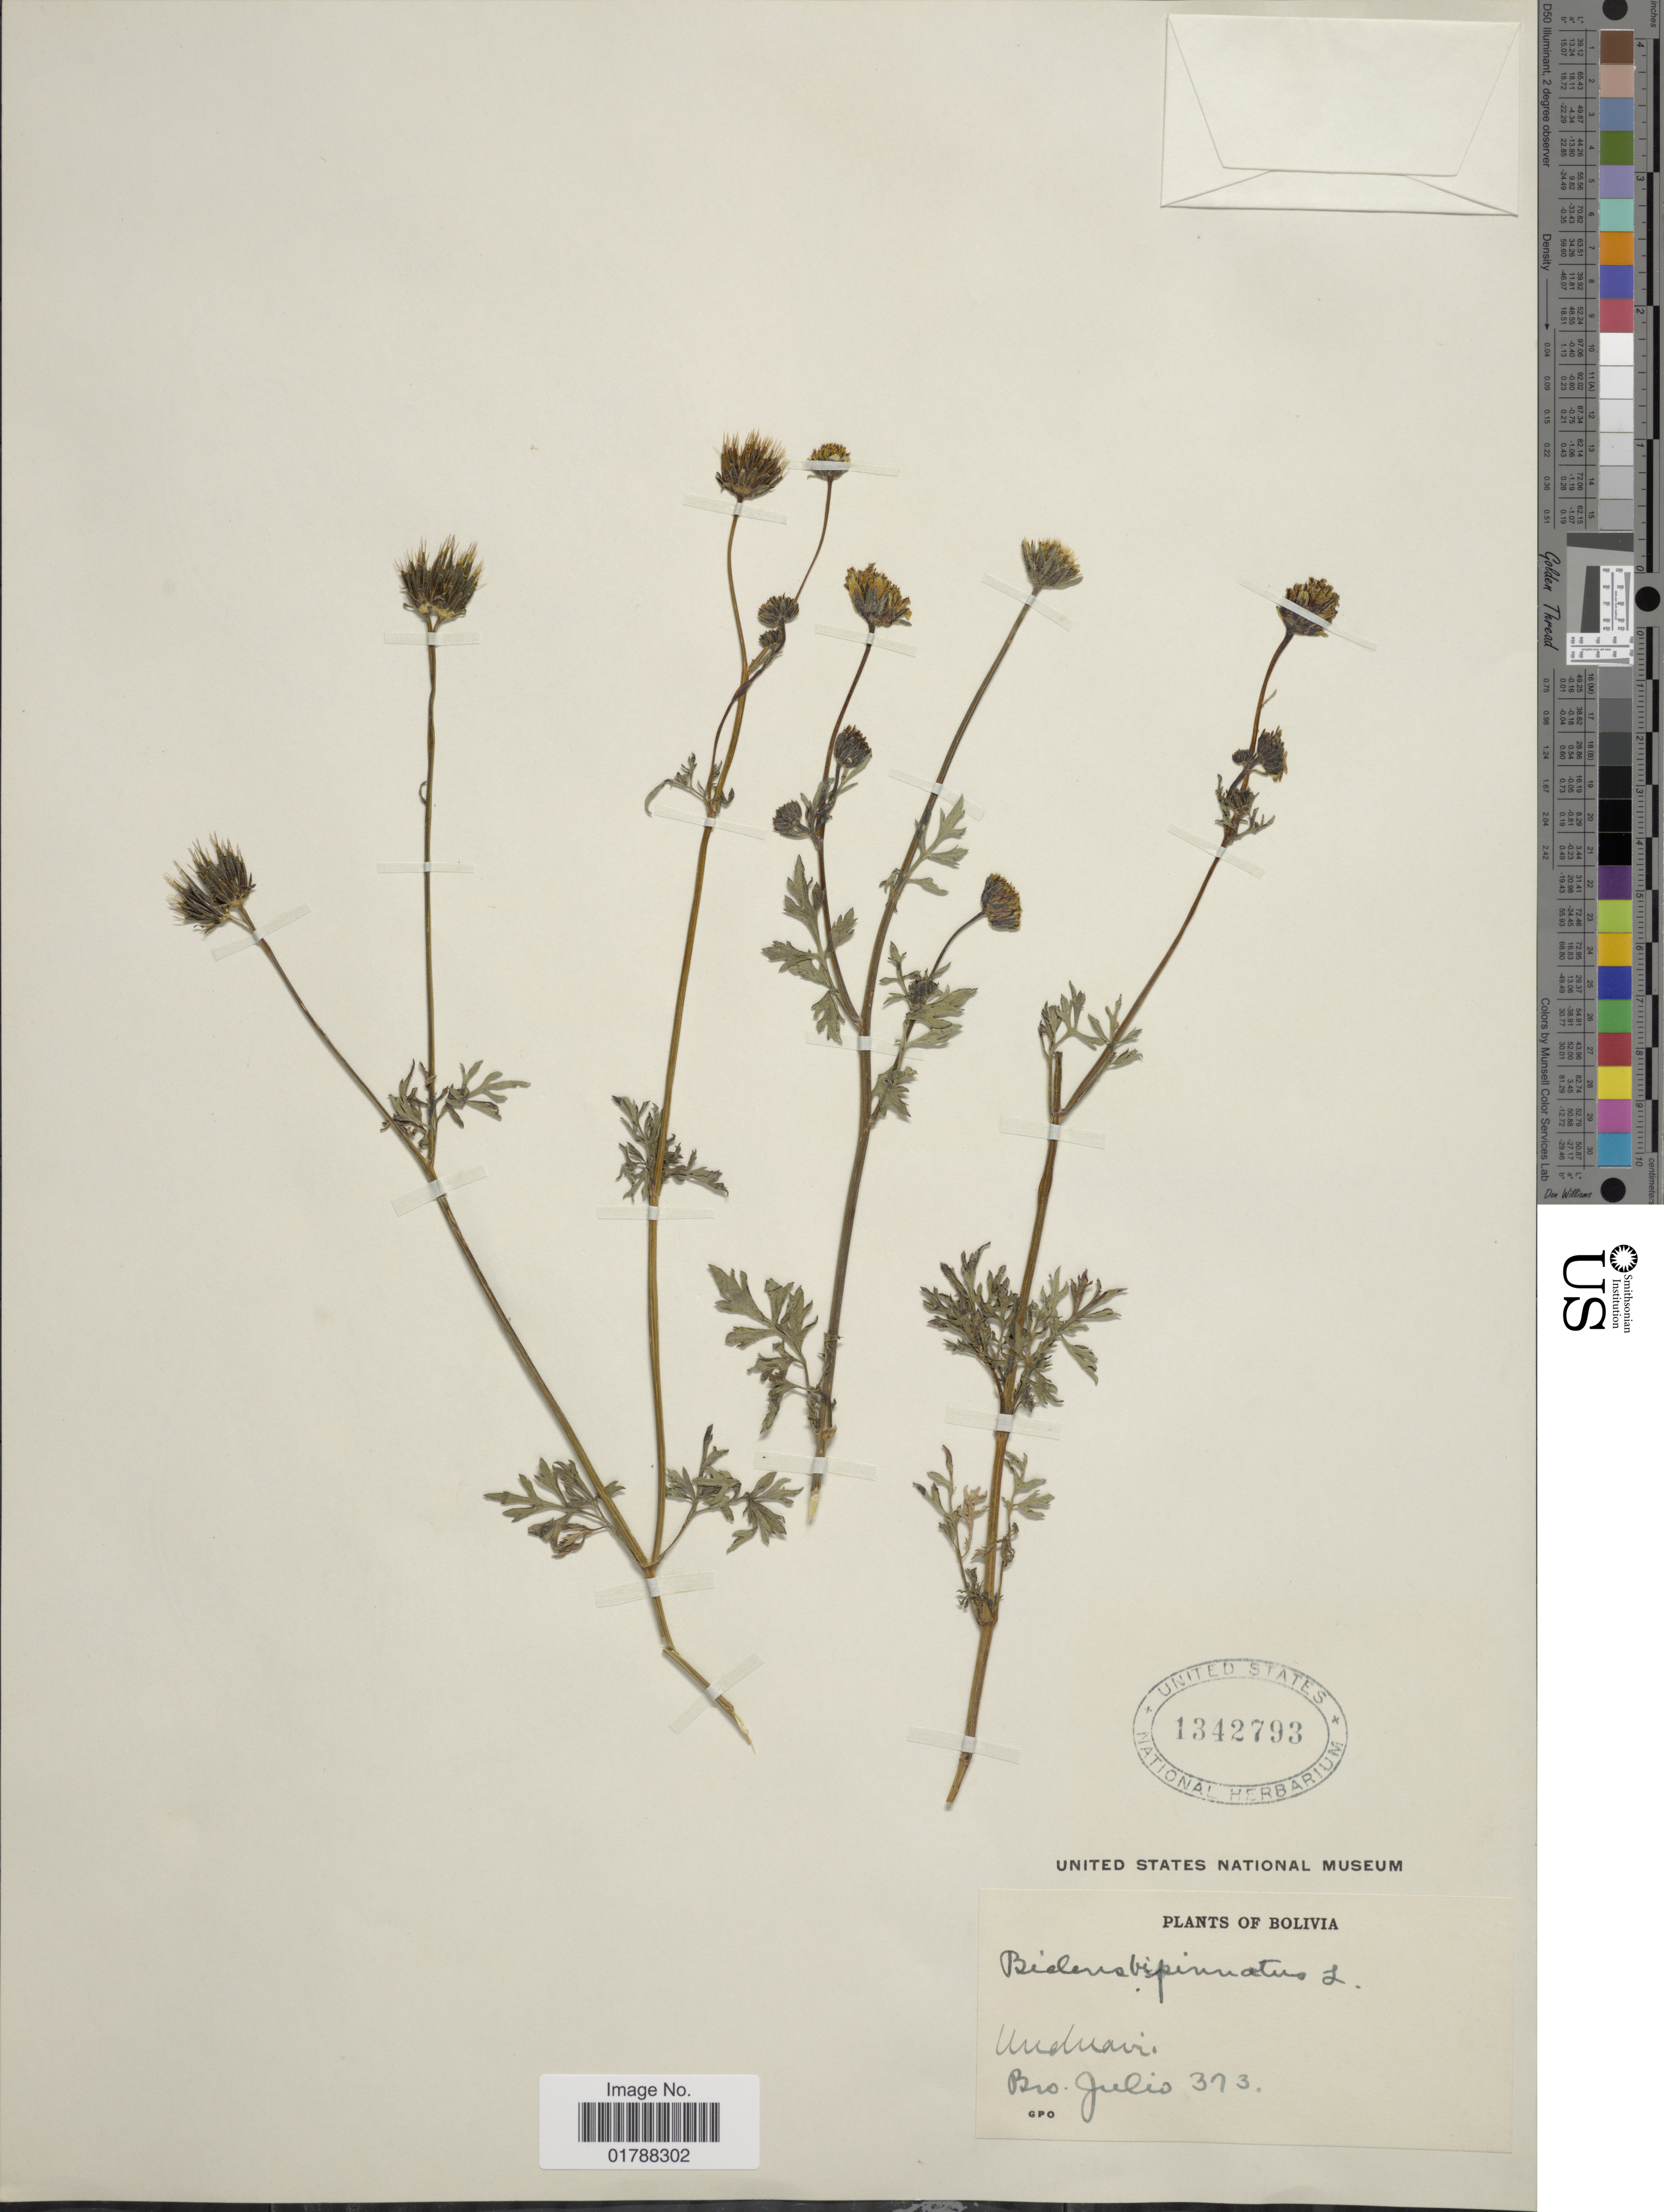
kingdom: Plantae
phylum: Tracheophyta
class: Magnoliopsida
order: Asterales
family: Asteraceae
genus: Bidens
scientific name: Bidens bipinnatifida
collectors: Bro. Julio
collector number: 373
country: Bolivia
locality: Unduavi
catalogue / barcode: US 1342793